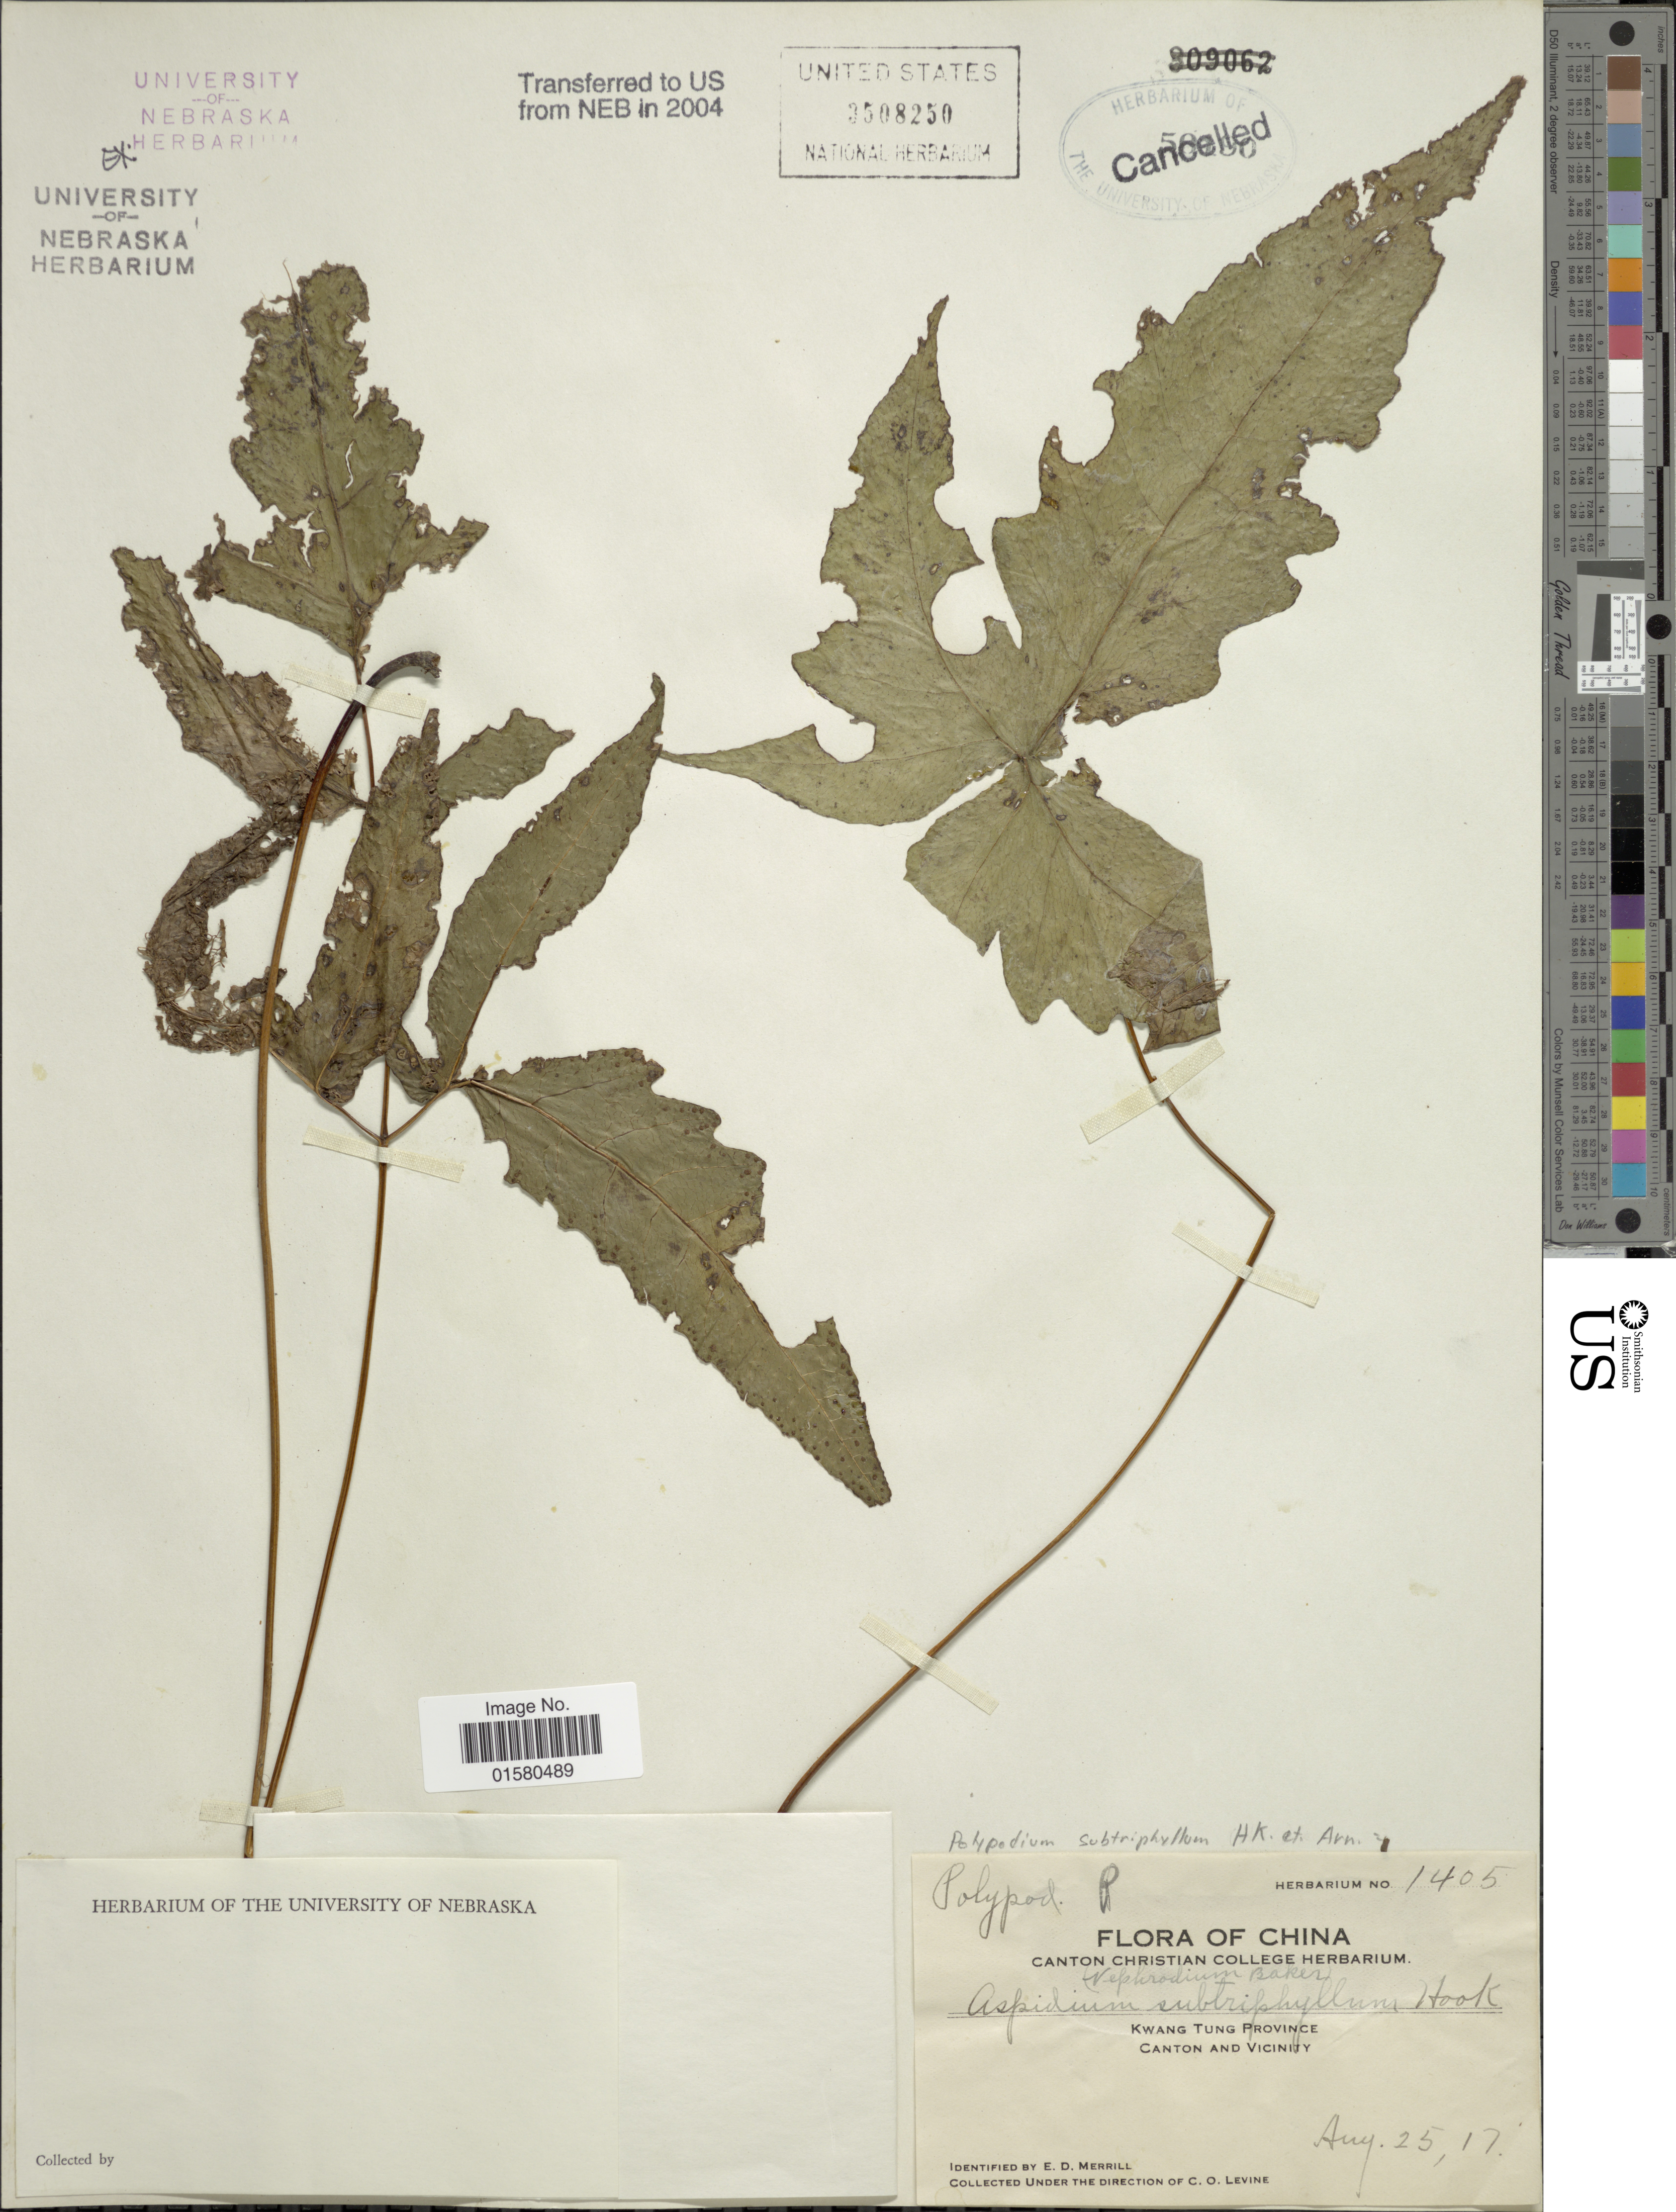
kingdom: Plantae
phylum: Tracheophyta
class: Polypodiopsida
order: Polypodiales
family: Tectariaceae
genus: Tectaria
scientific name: Tectaria subtriphylla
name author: (Hook. & Arn.) Copel.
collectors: C. O. Levine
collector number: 1405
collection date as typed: Transcribed d/m/y: 25/8/17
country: China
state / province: Guangdong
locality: Kwang Tung province, Canton and Vicinity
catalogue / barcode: US 3508250